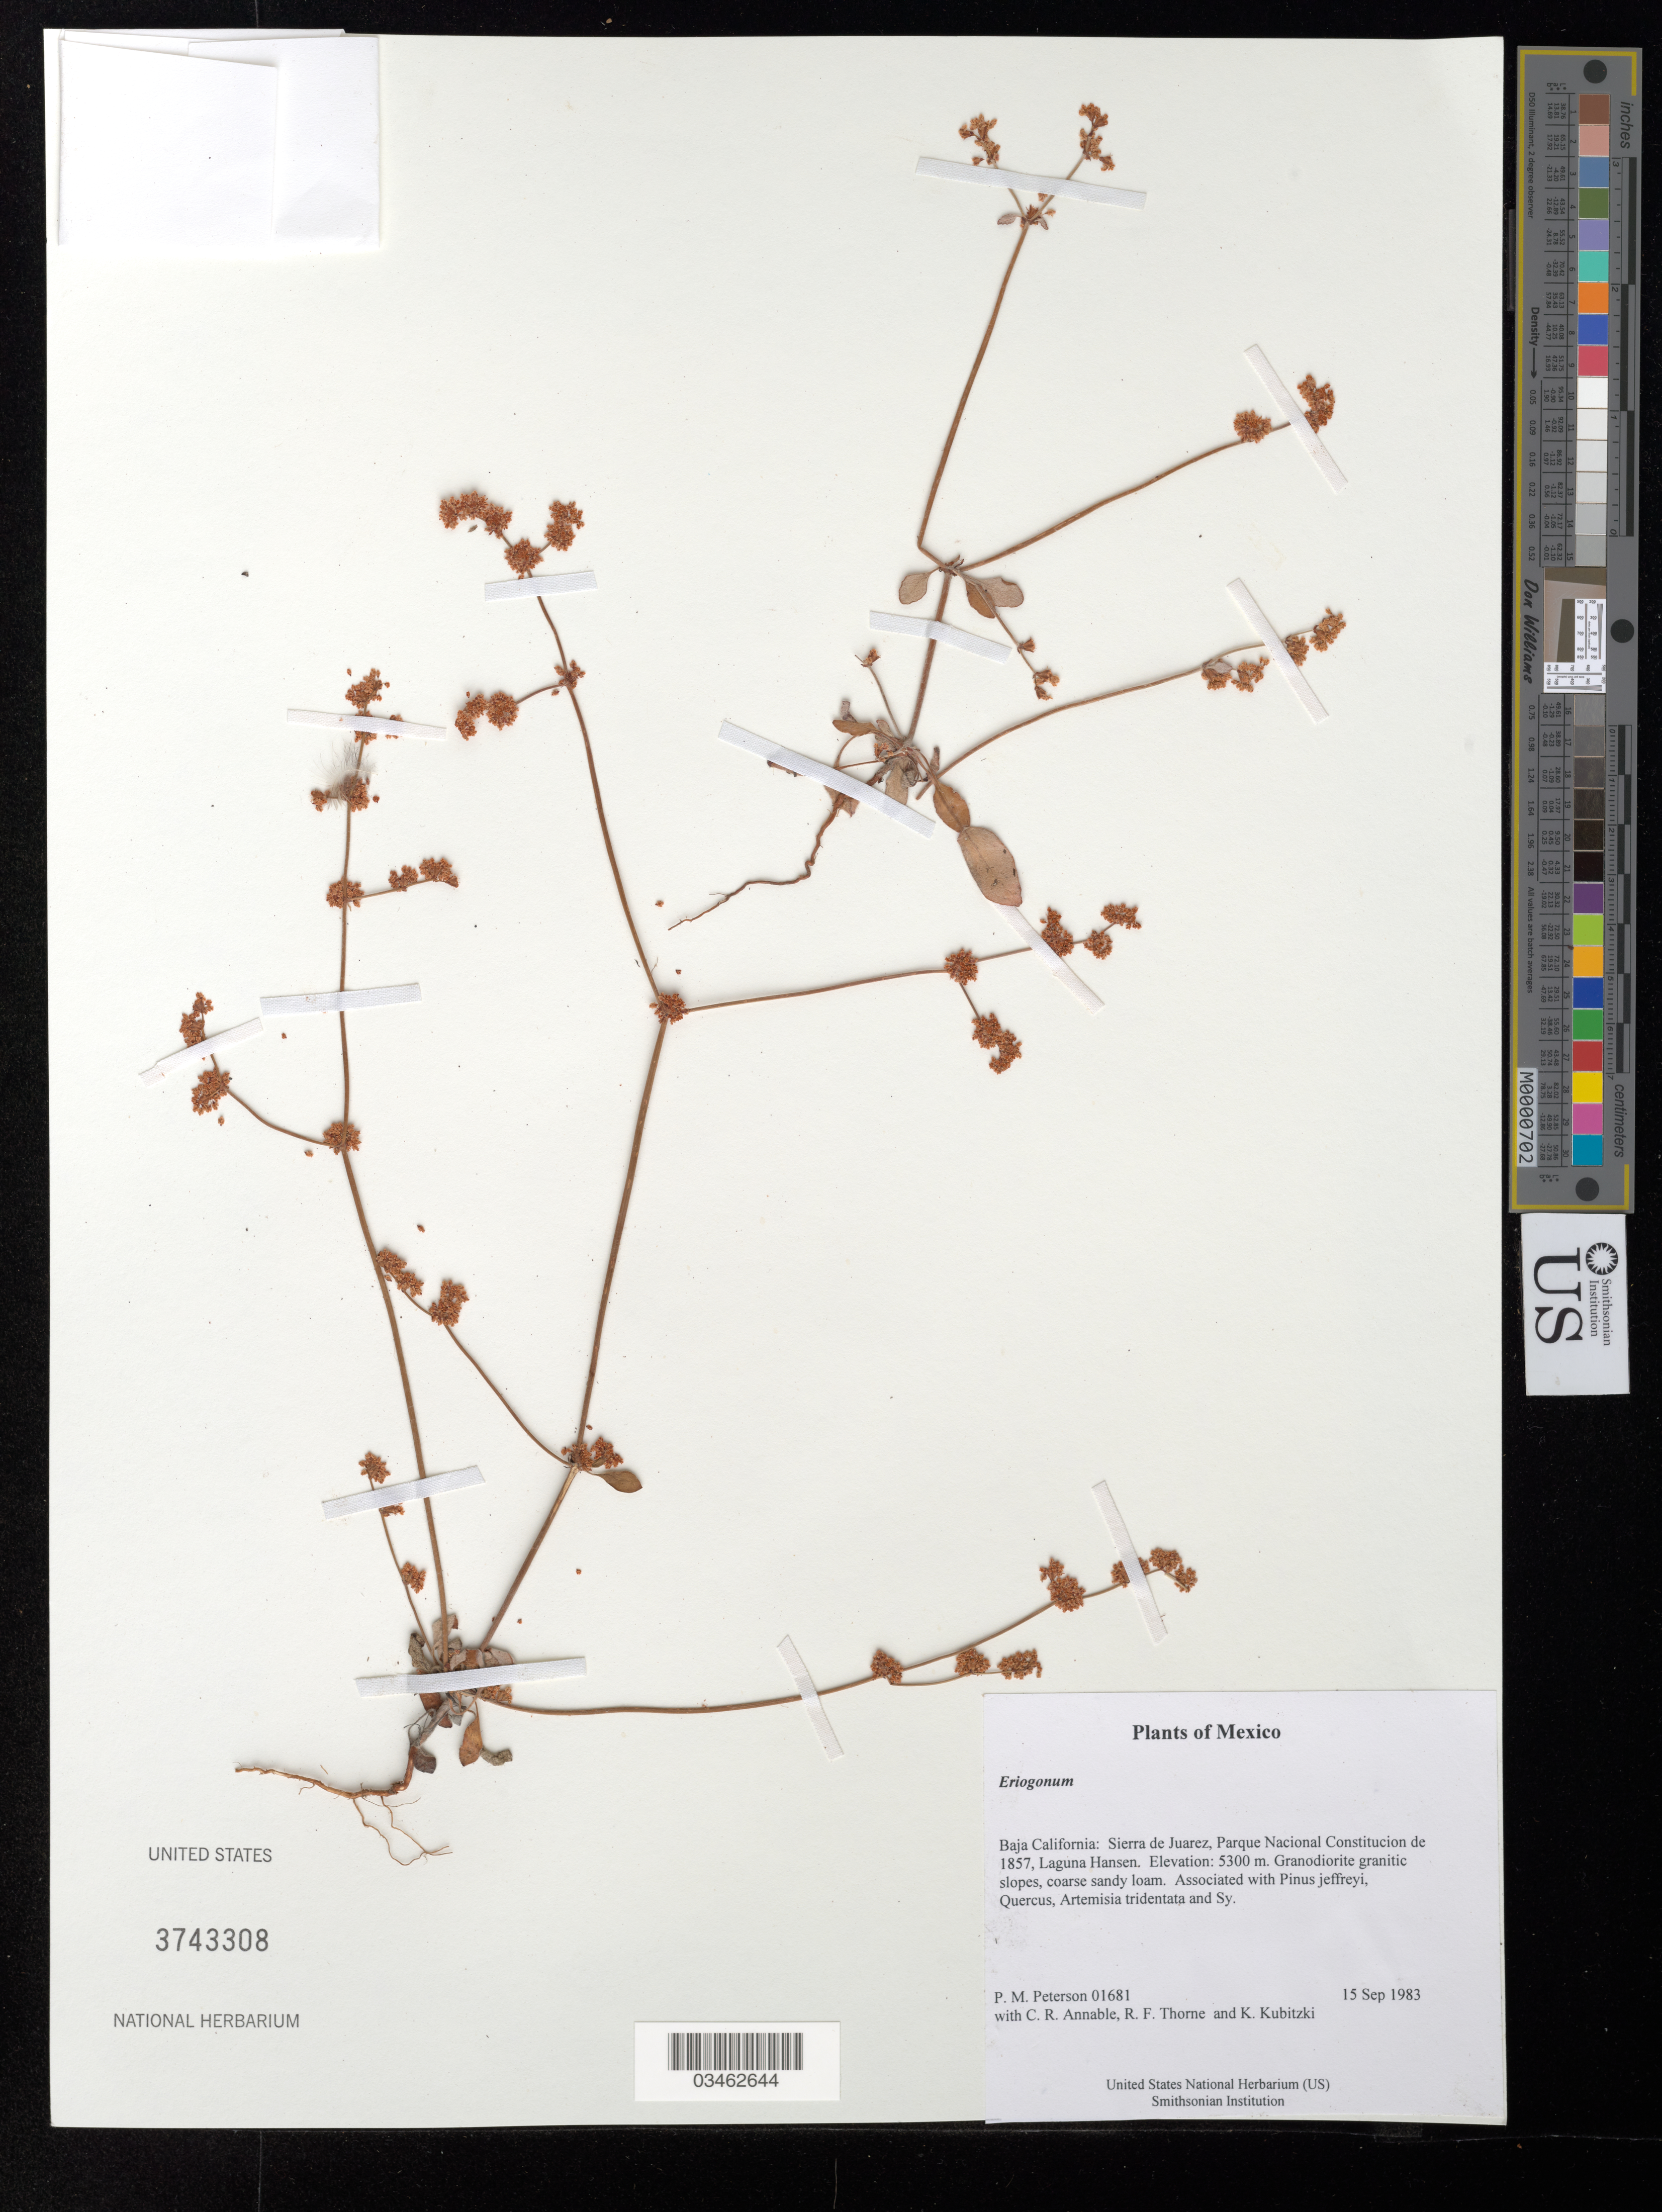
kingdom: Plantae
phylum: Tracheophyta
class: Magnoliopsida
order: Caryophyllales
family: Polygonaceae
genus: Eriogonum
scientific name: Eriogonum sp.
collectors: P. M. Peterson, C. R. Annable, R. F. Thorne & K. Kubitzki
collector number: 01681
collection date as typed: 15 Sep 1983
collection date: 1983-09-15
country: Mexico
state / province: Baja California Norte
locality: Sierra de Juarez, Parque Nacional Constitucion de 1857, Laguna Hansen.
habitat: Granodiorite granitic slopes, coarse sandy loam. Associated with Pinus jeffreyi, Quercus, Artemisia tridentata and Sy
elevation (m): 5300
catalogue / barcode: US 3743308